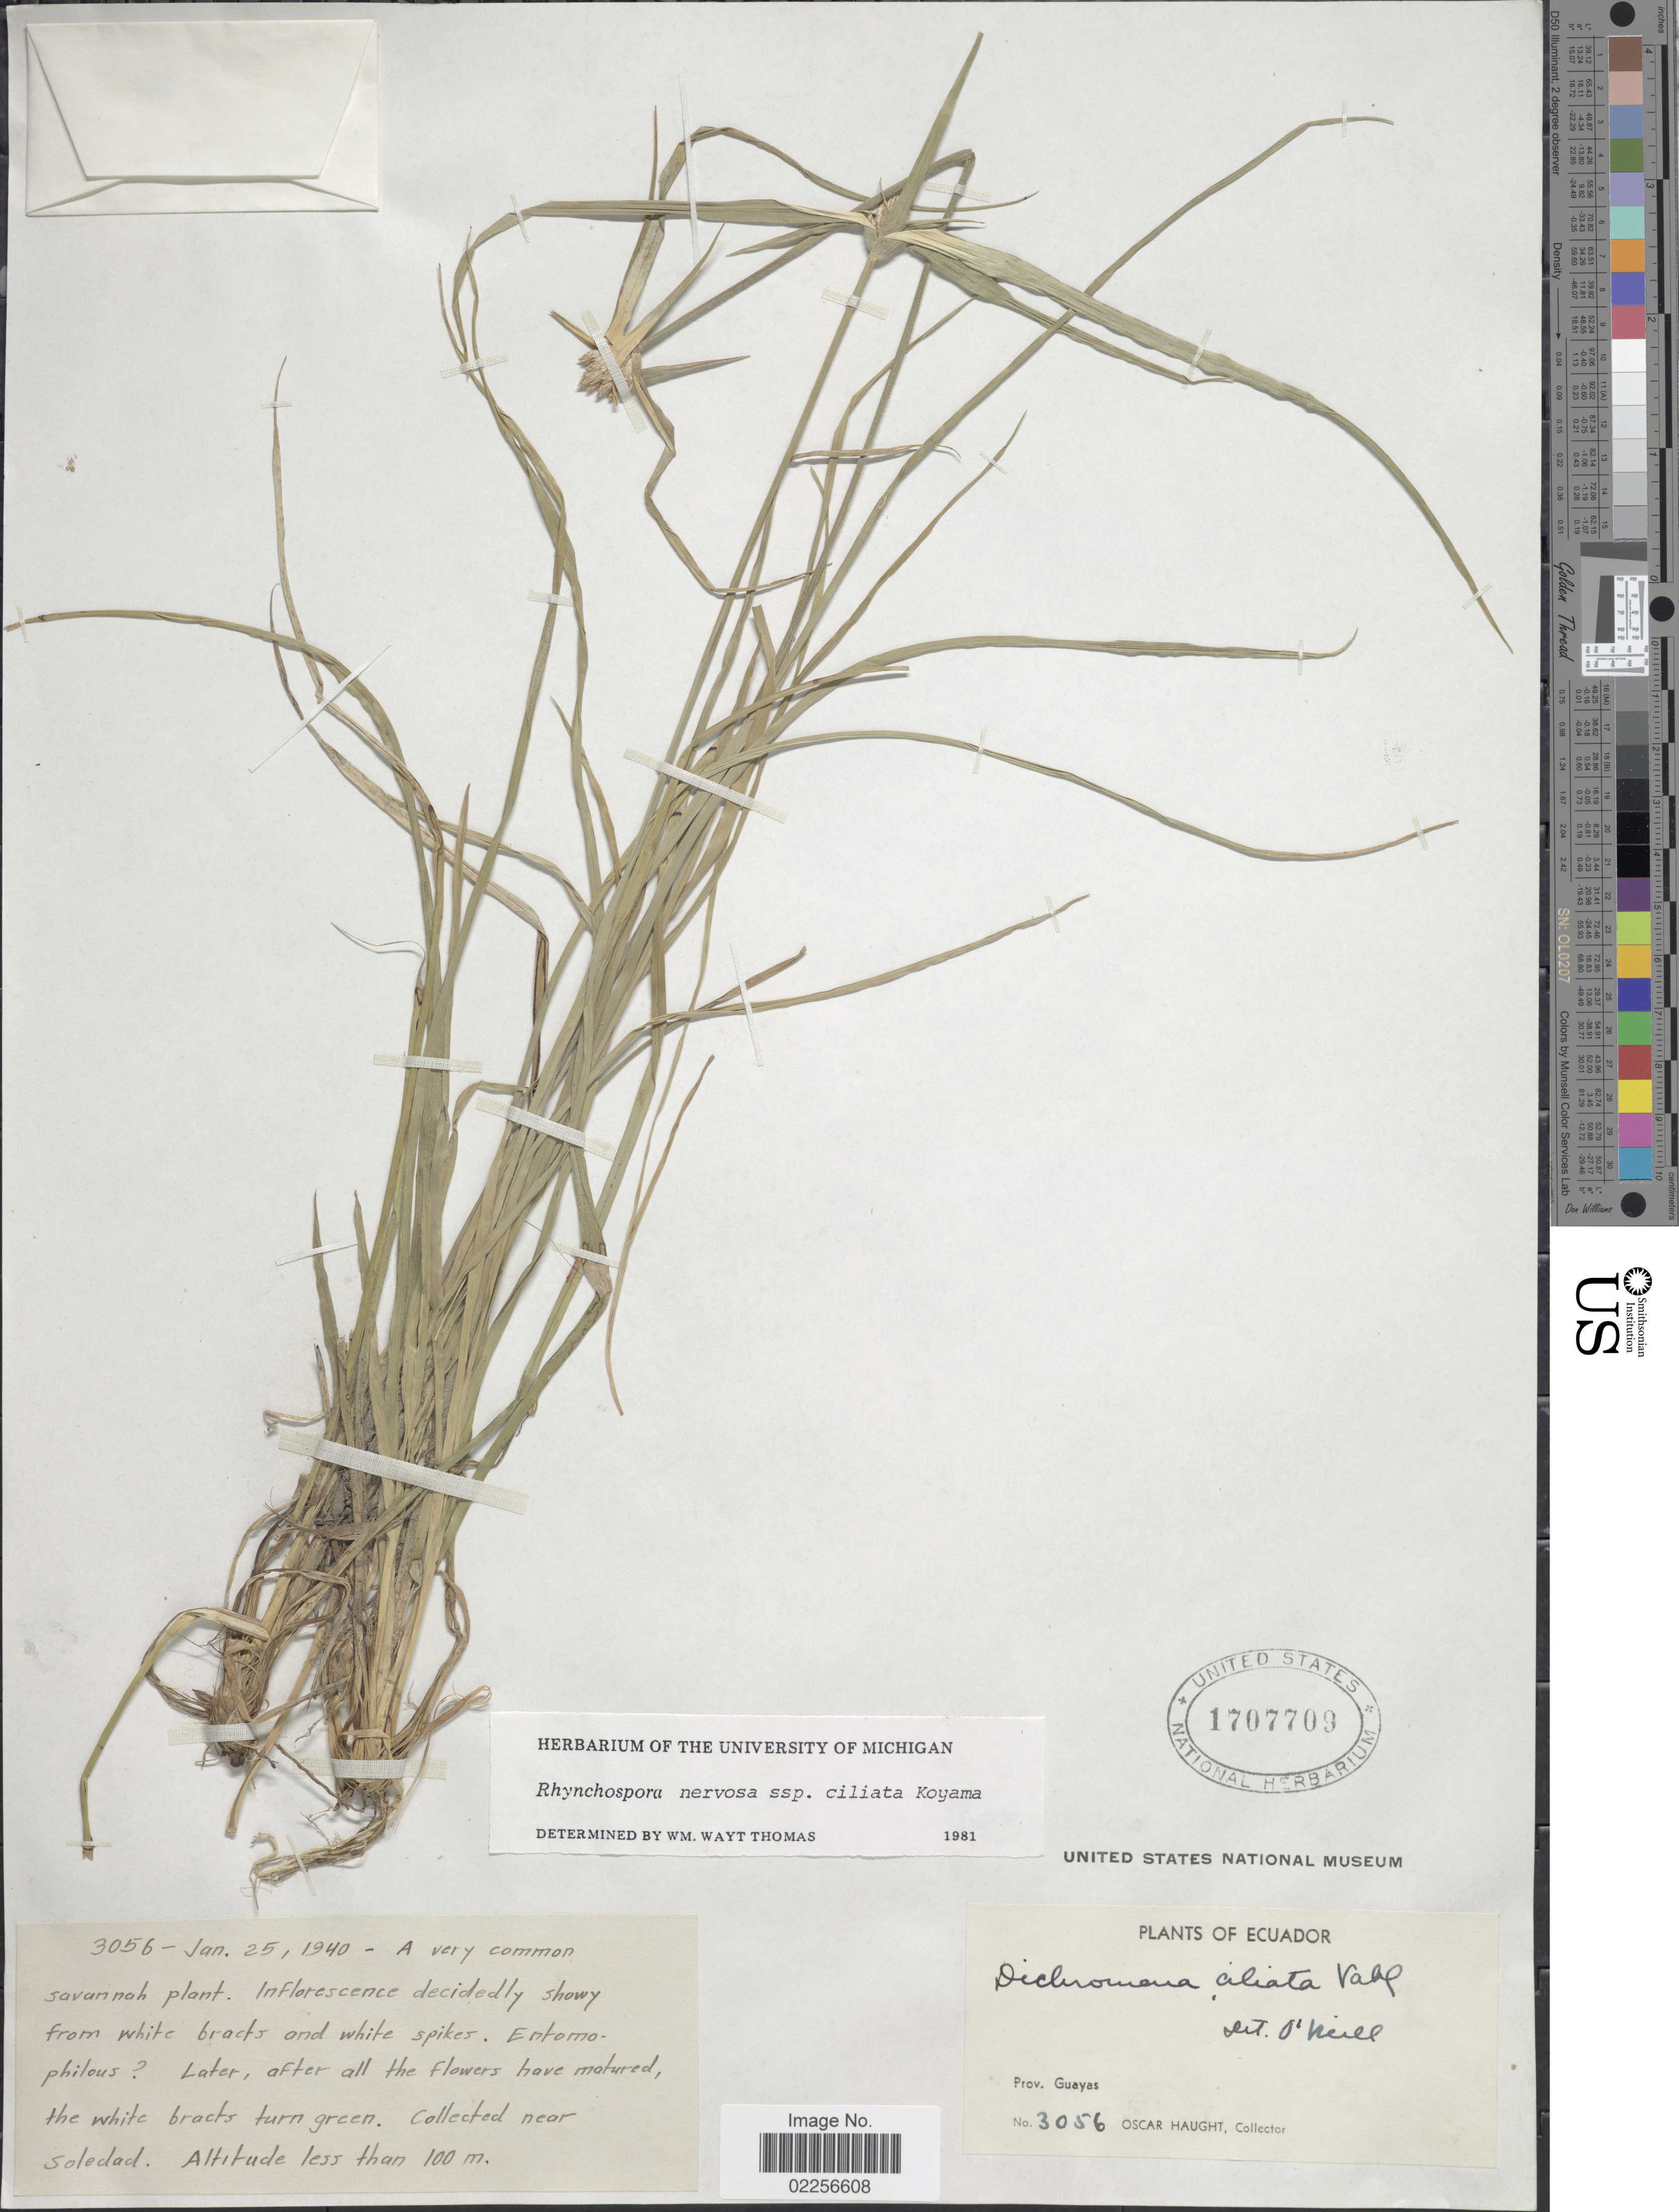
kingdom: Plantae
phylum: Tracheophyta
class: Liliopsida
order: Poales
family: Cyperaceae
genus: Rhynchospora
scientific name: Rhynchospora ciliata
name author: (G. Mey.) Kük.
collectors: O. Haught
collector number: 3056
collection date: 1940-01-25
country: Ecuador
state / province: Guayas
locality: Near Soledad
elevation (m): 100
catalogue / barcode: US 1707709